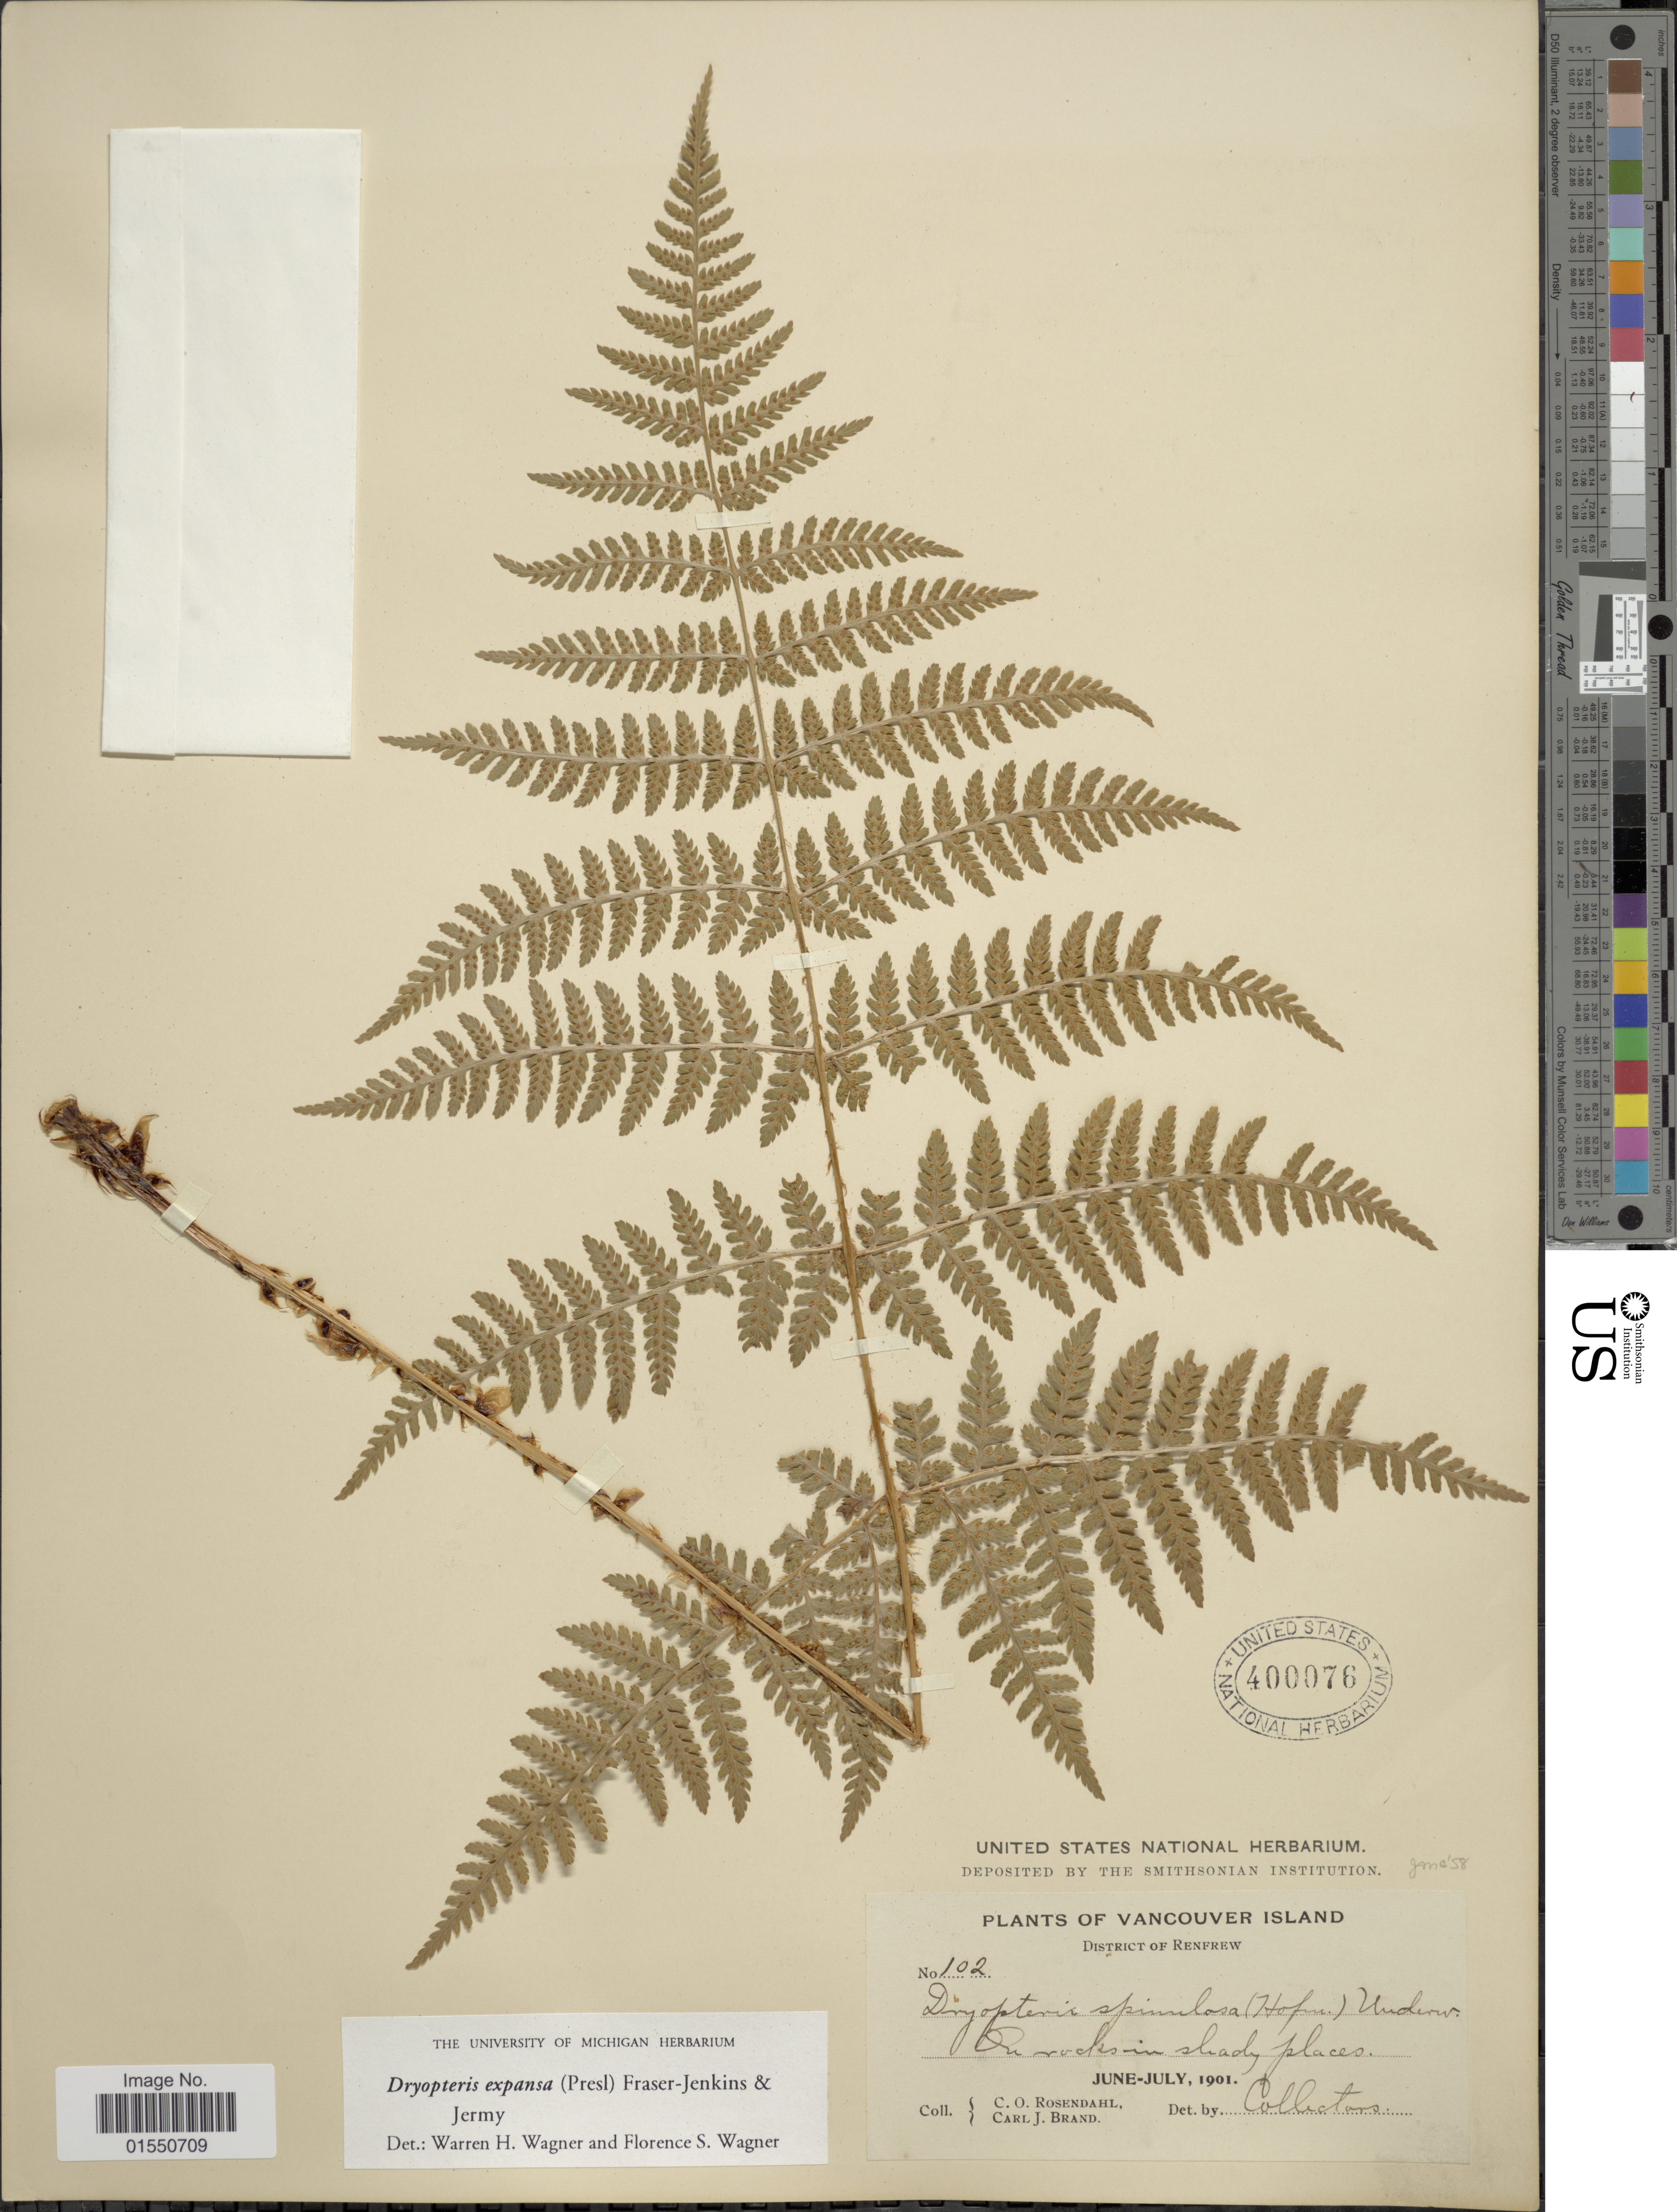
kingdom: Plantae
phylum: Tracheophyta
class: Polypodiopsida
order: Polypodiales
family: Dryopteridaceae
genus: Dryopteris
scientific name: Dryopteris expansa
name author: (C. Presl) Fraser-Jenk. & Jermy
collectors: C. O. Rosendahl & C. J. Brand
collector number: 102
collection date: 1901-06/1901-07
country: Canada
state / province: British Columbia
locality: Vancouver Island, District of Renfrew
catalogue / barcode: US 400076